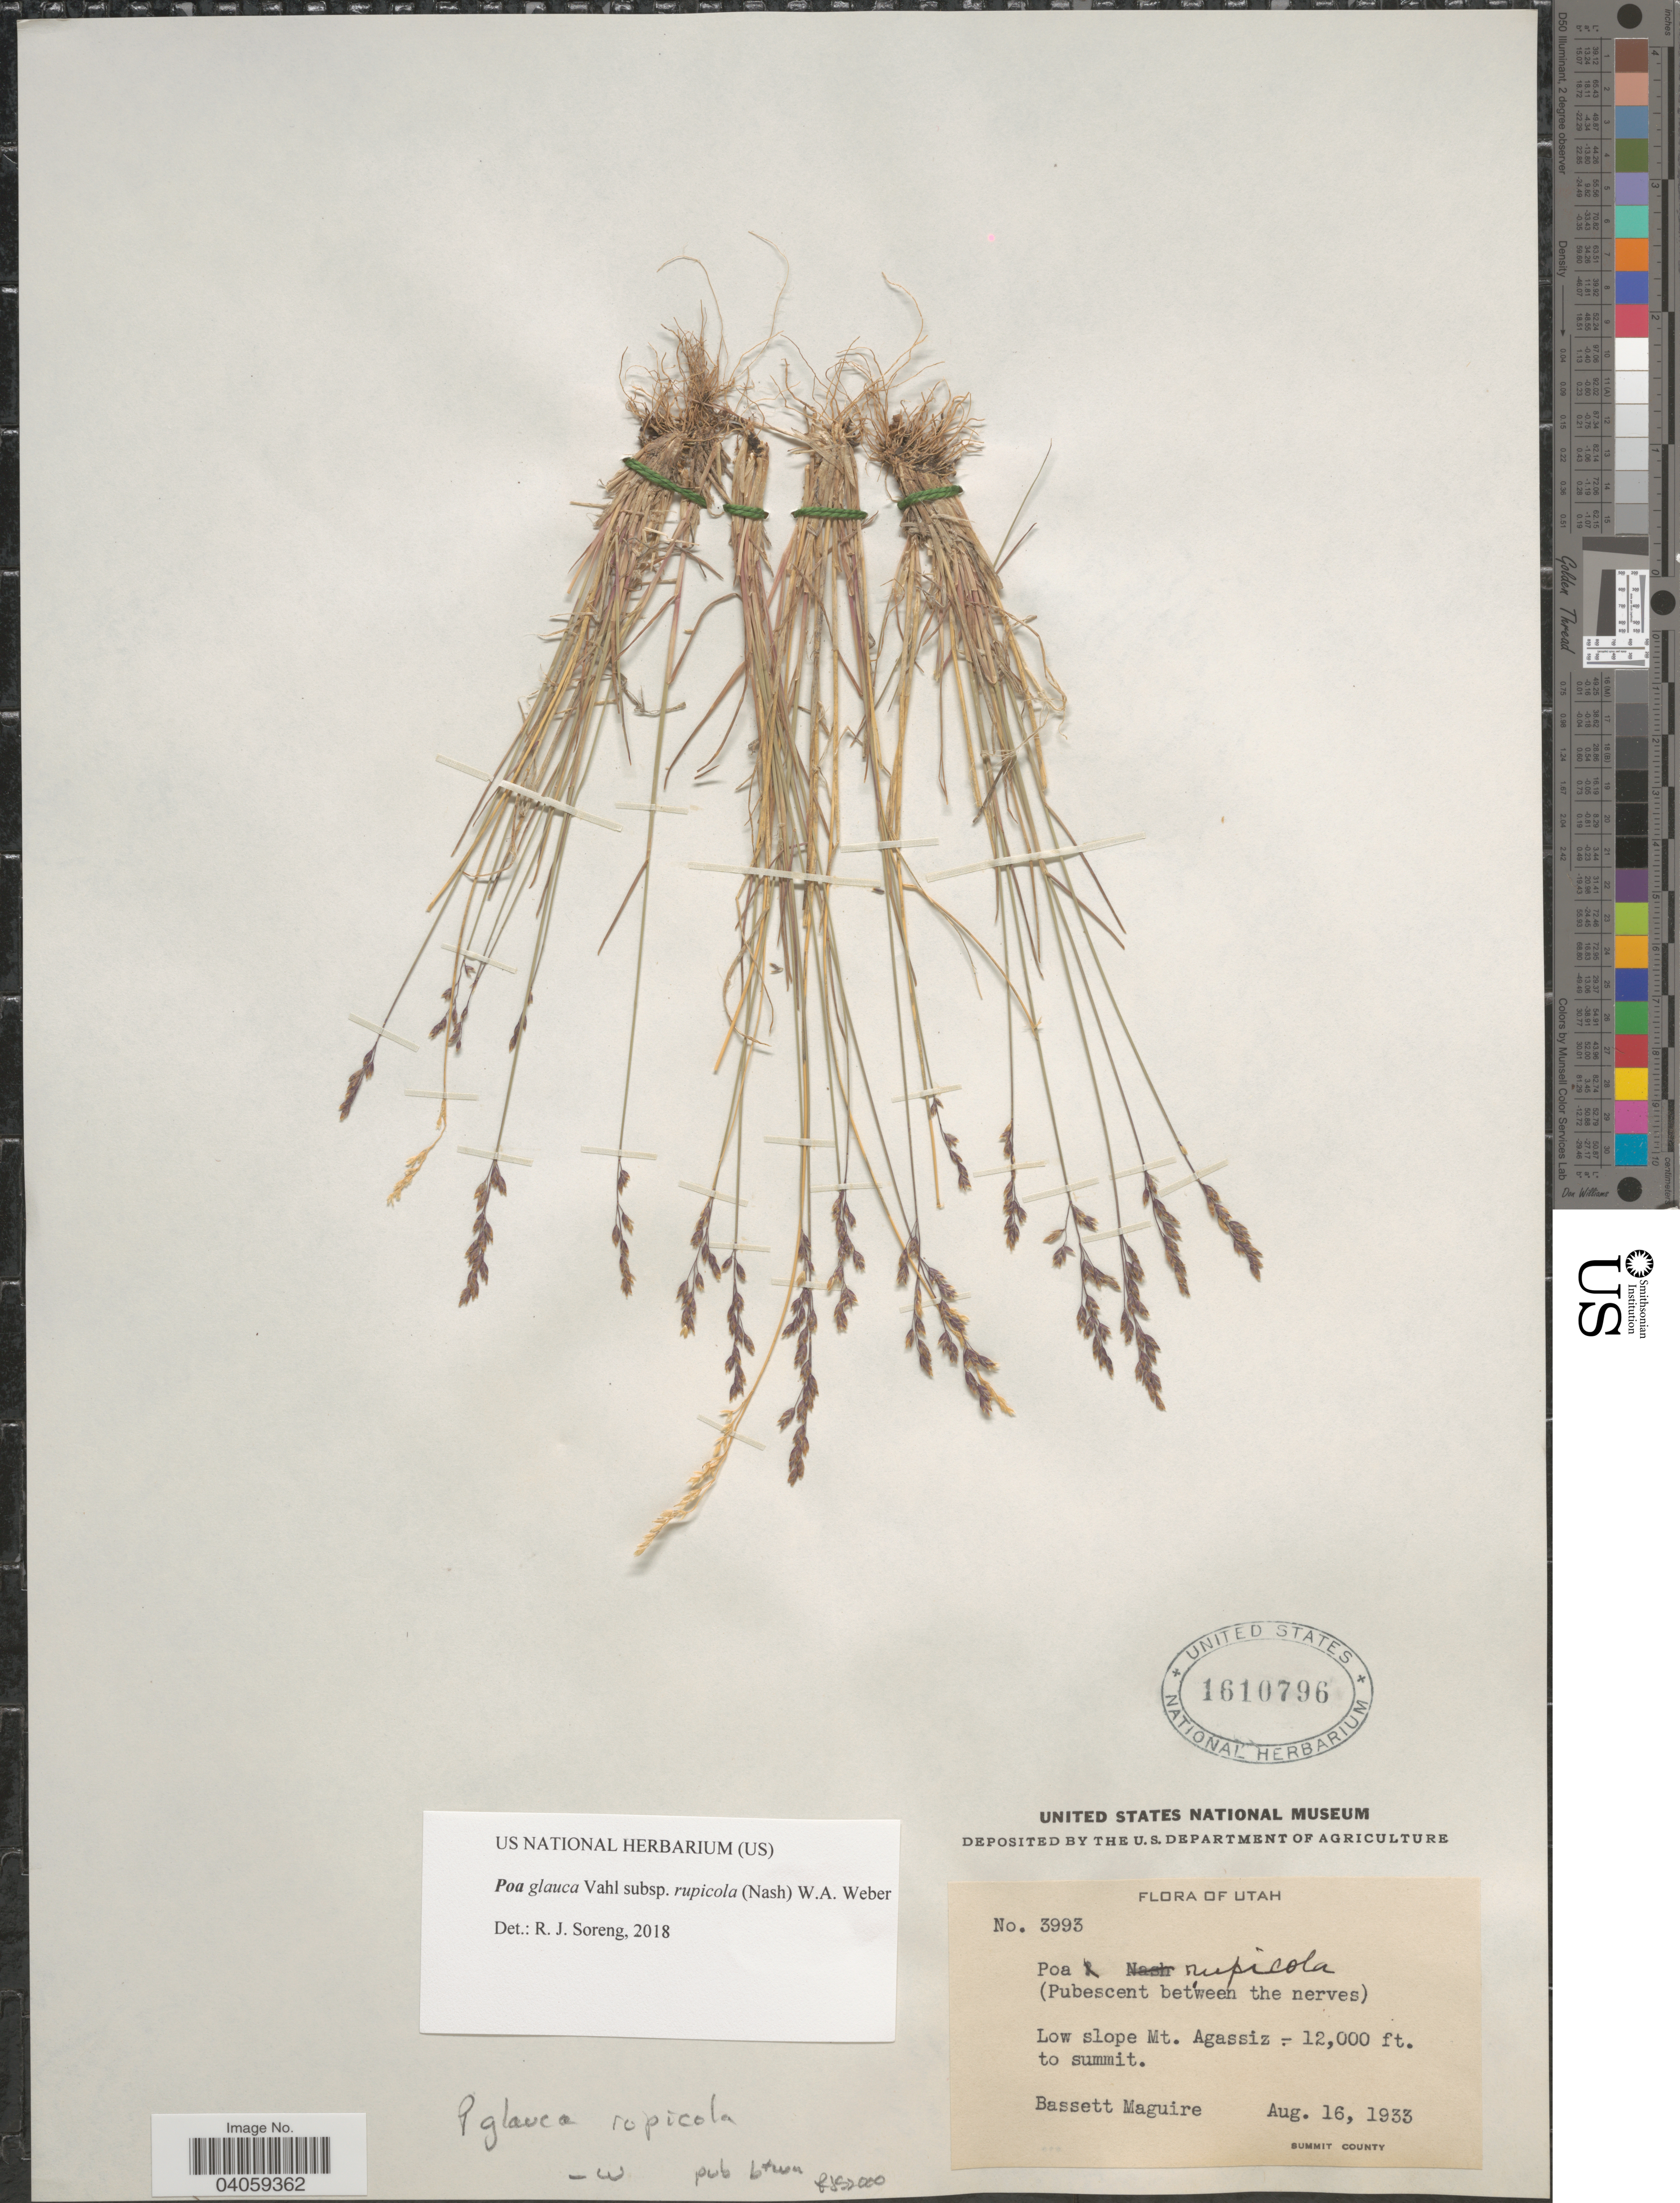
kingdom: Plantae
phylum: Tracheophyta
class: Liliopsida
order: Poales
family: Poaceae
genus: Poa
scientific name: Poa glauca subsp. rupicola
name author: (Nash) W.A. Weber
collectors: B. Maguire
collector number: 3993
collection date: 1933-08-16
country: United States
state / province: Utah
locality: Low slope Mt. Agassiz to summit.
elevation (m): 3658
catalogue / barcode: US 1610796